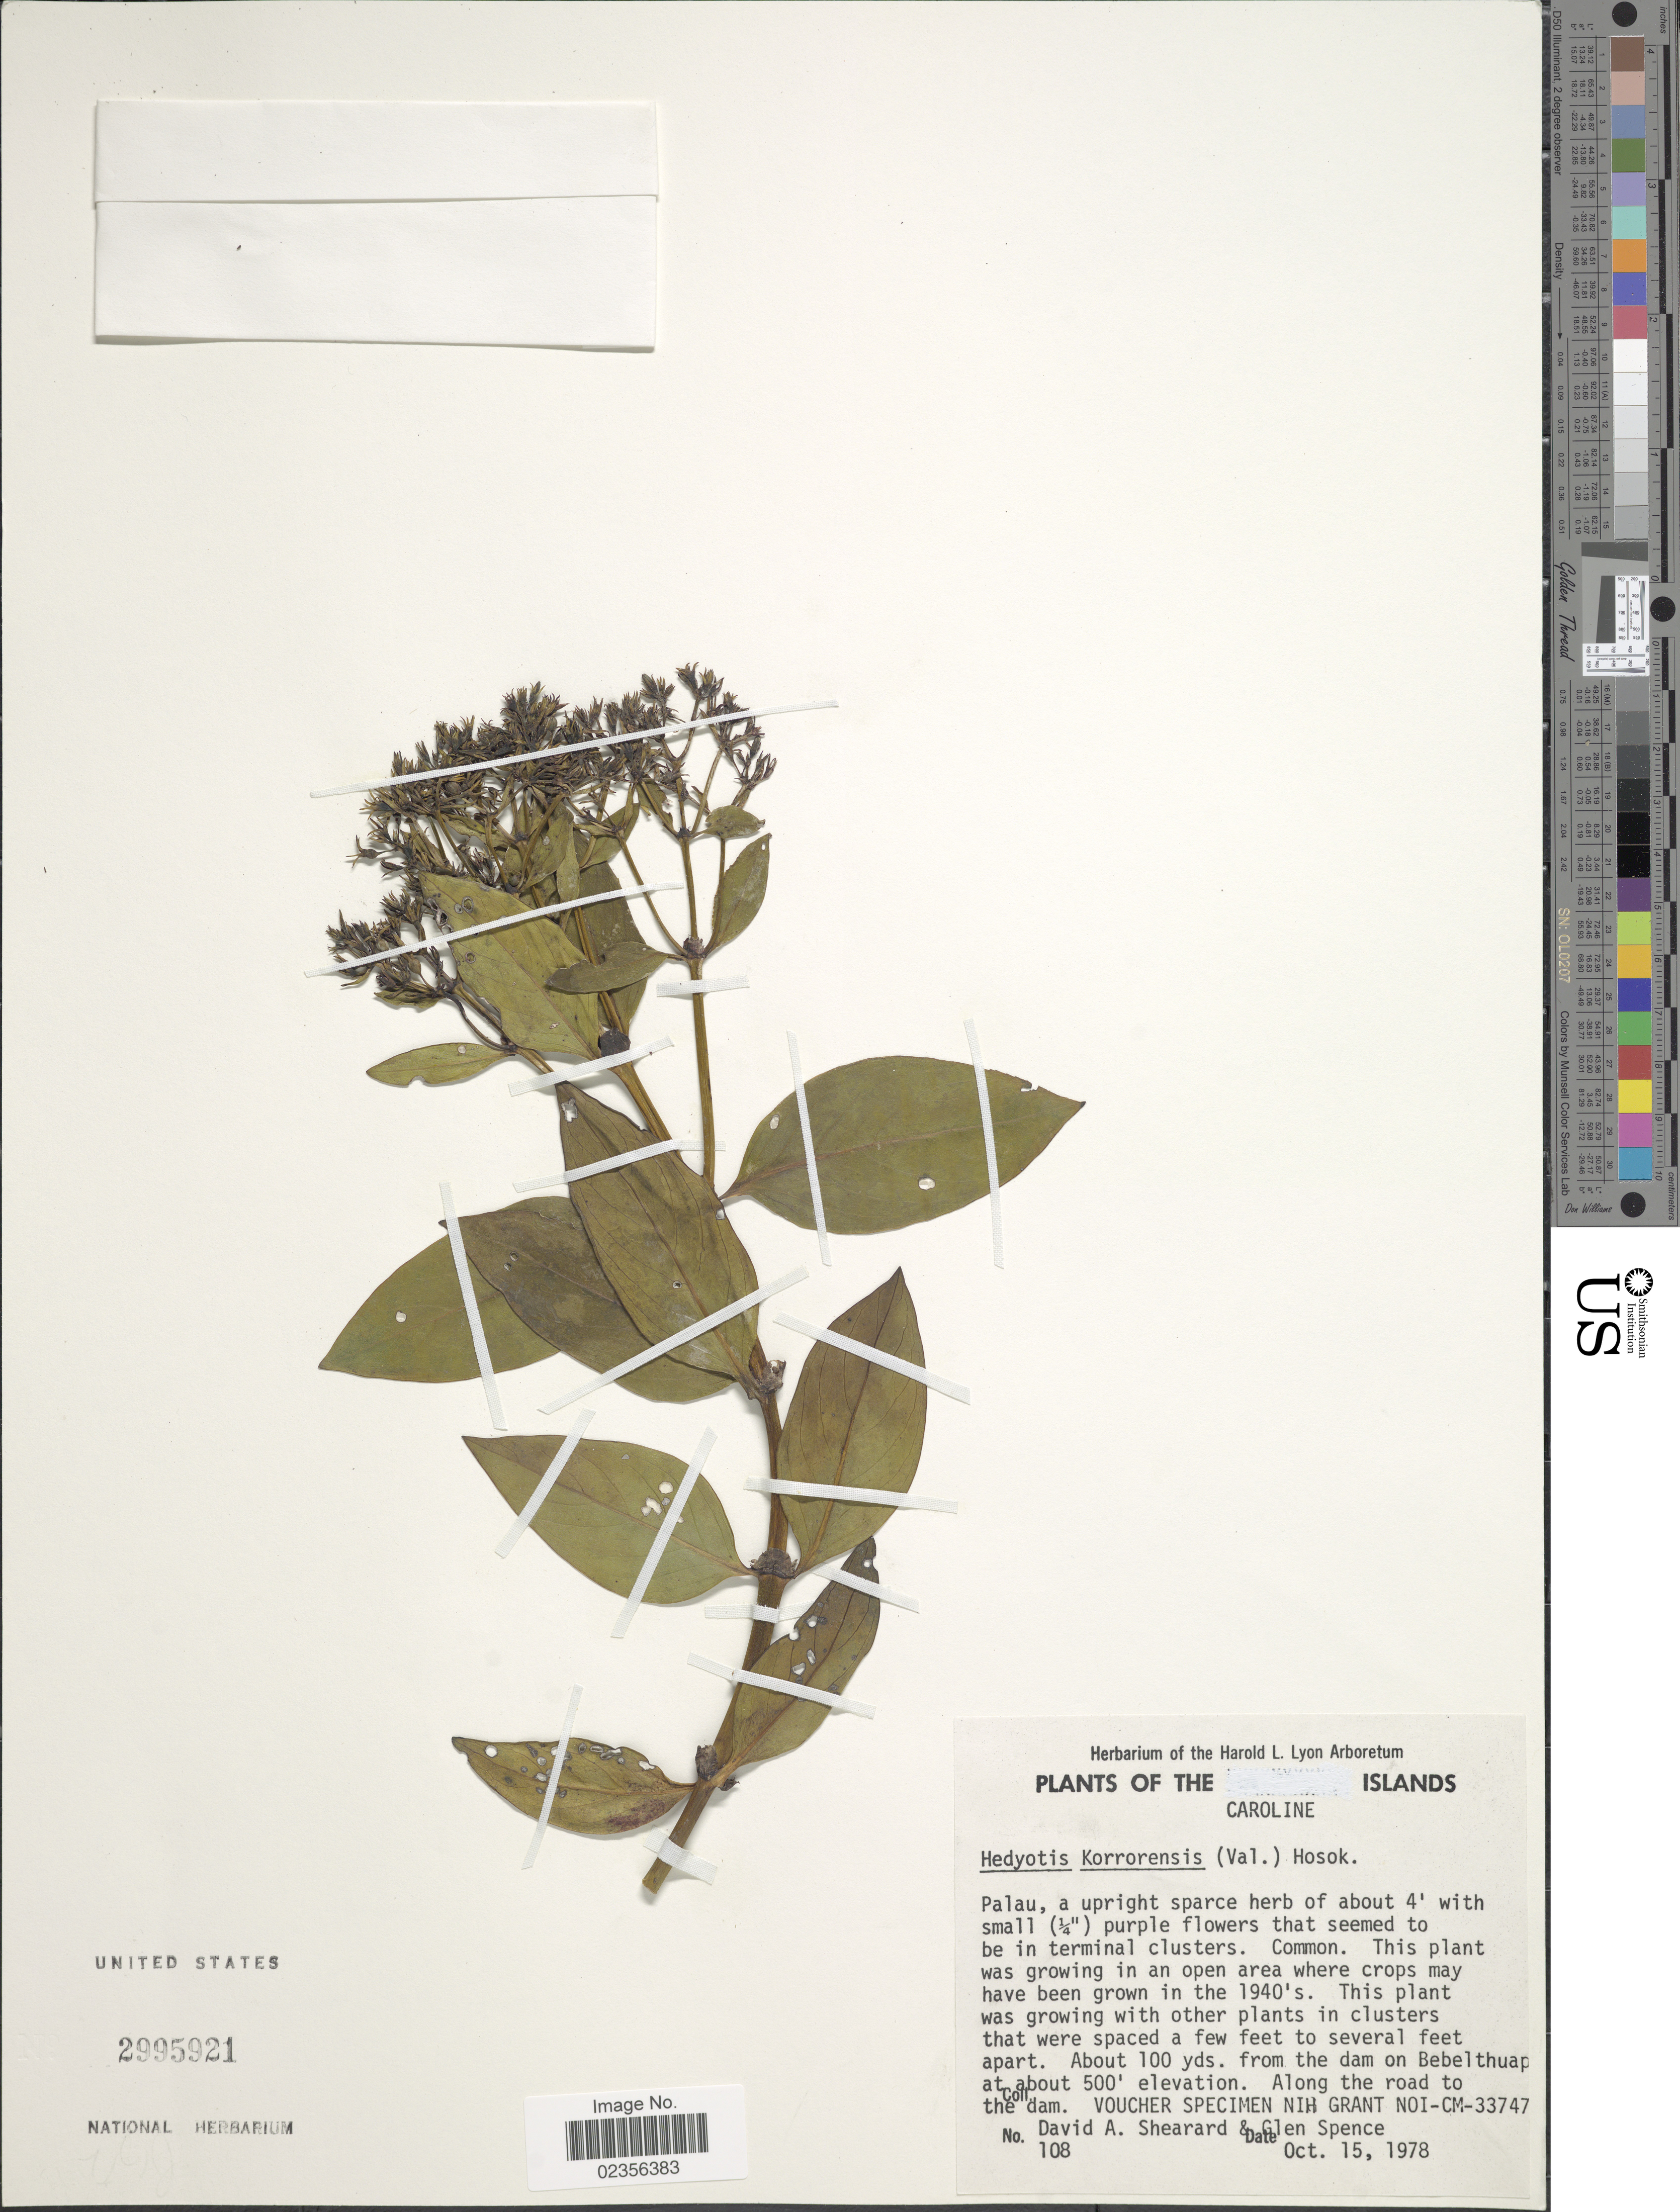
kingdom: Plantae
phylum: Tracheophyta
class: Magnoliopsida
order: Gentianales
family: Rubiaceae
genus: Hedyotis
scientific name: Hedyotis korrorensis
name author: Hosok.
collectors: D. Shearard & G. Spence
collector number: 108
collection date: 1978-10-15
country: Palau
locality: The Caroline Islands, Palau, about 100 yds. from the dam on Bebeltuap, Along the road to the dam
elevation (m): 500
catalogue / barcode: US 2995921